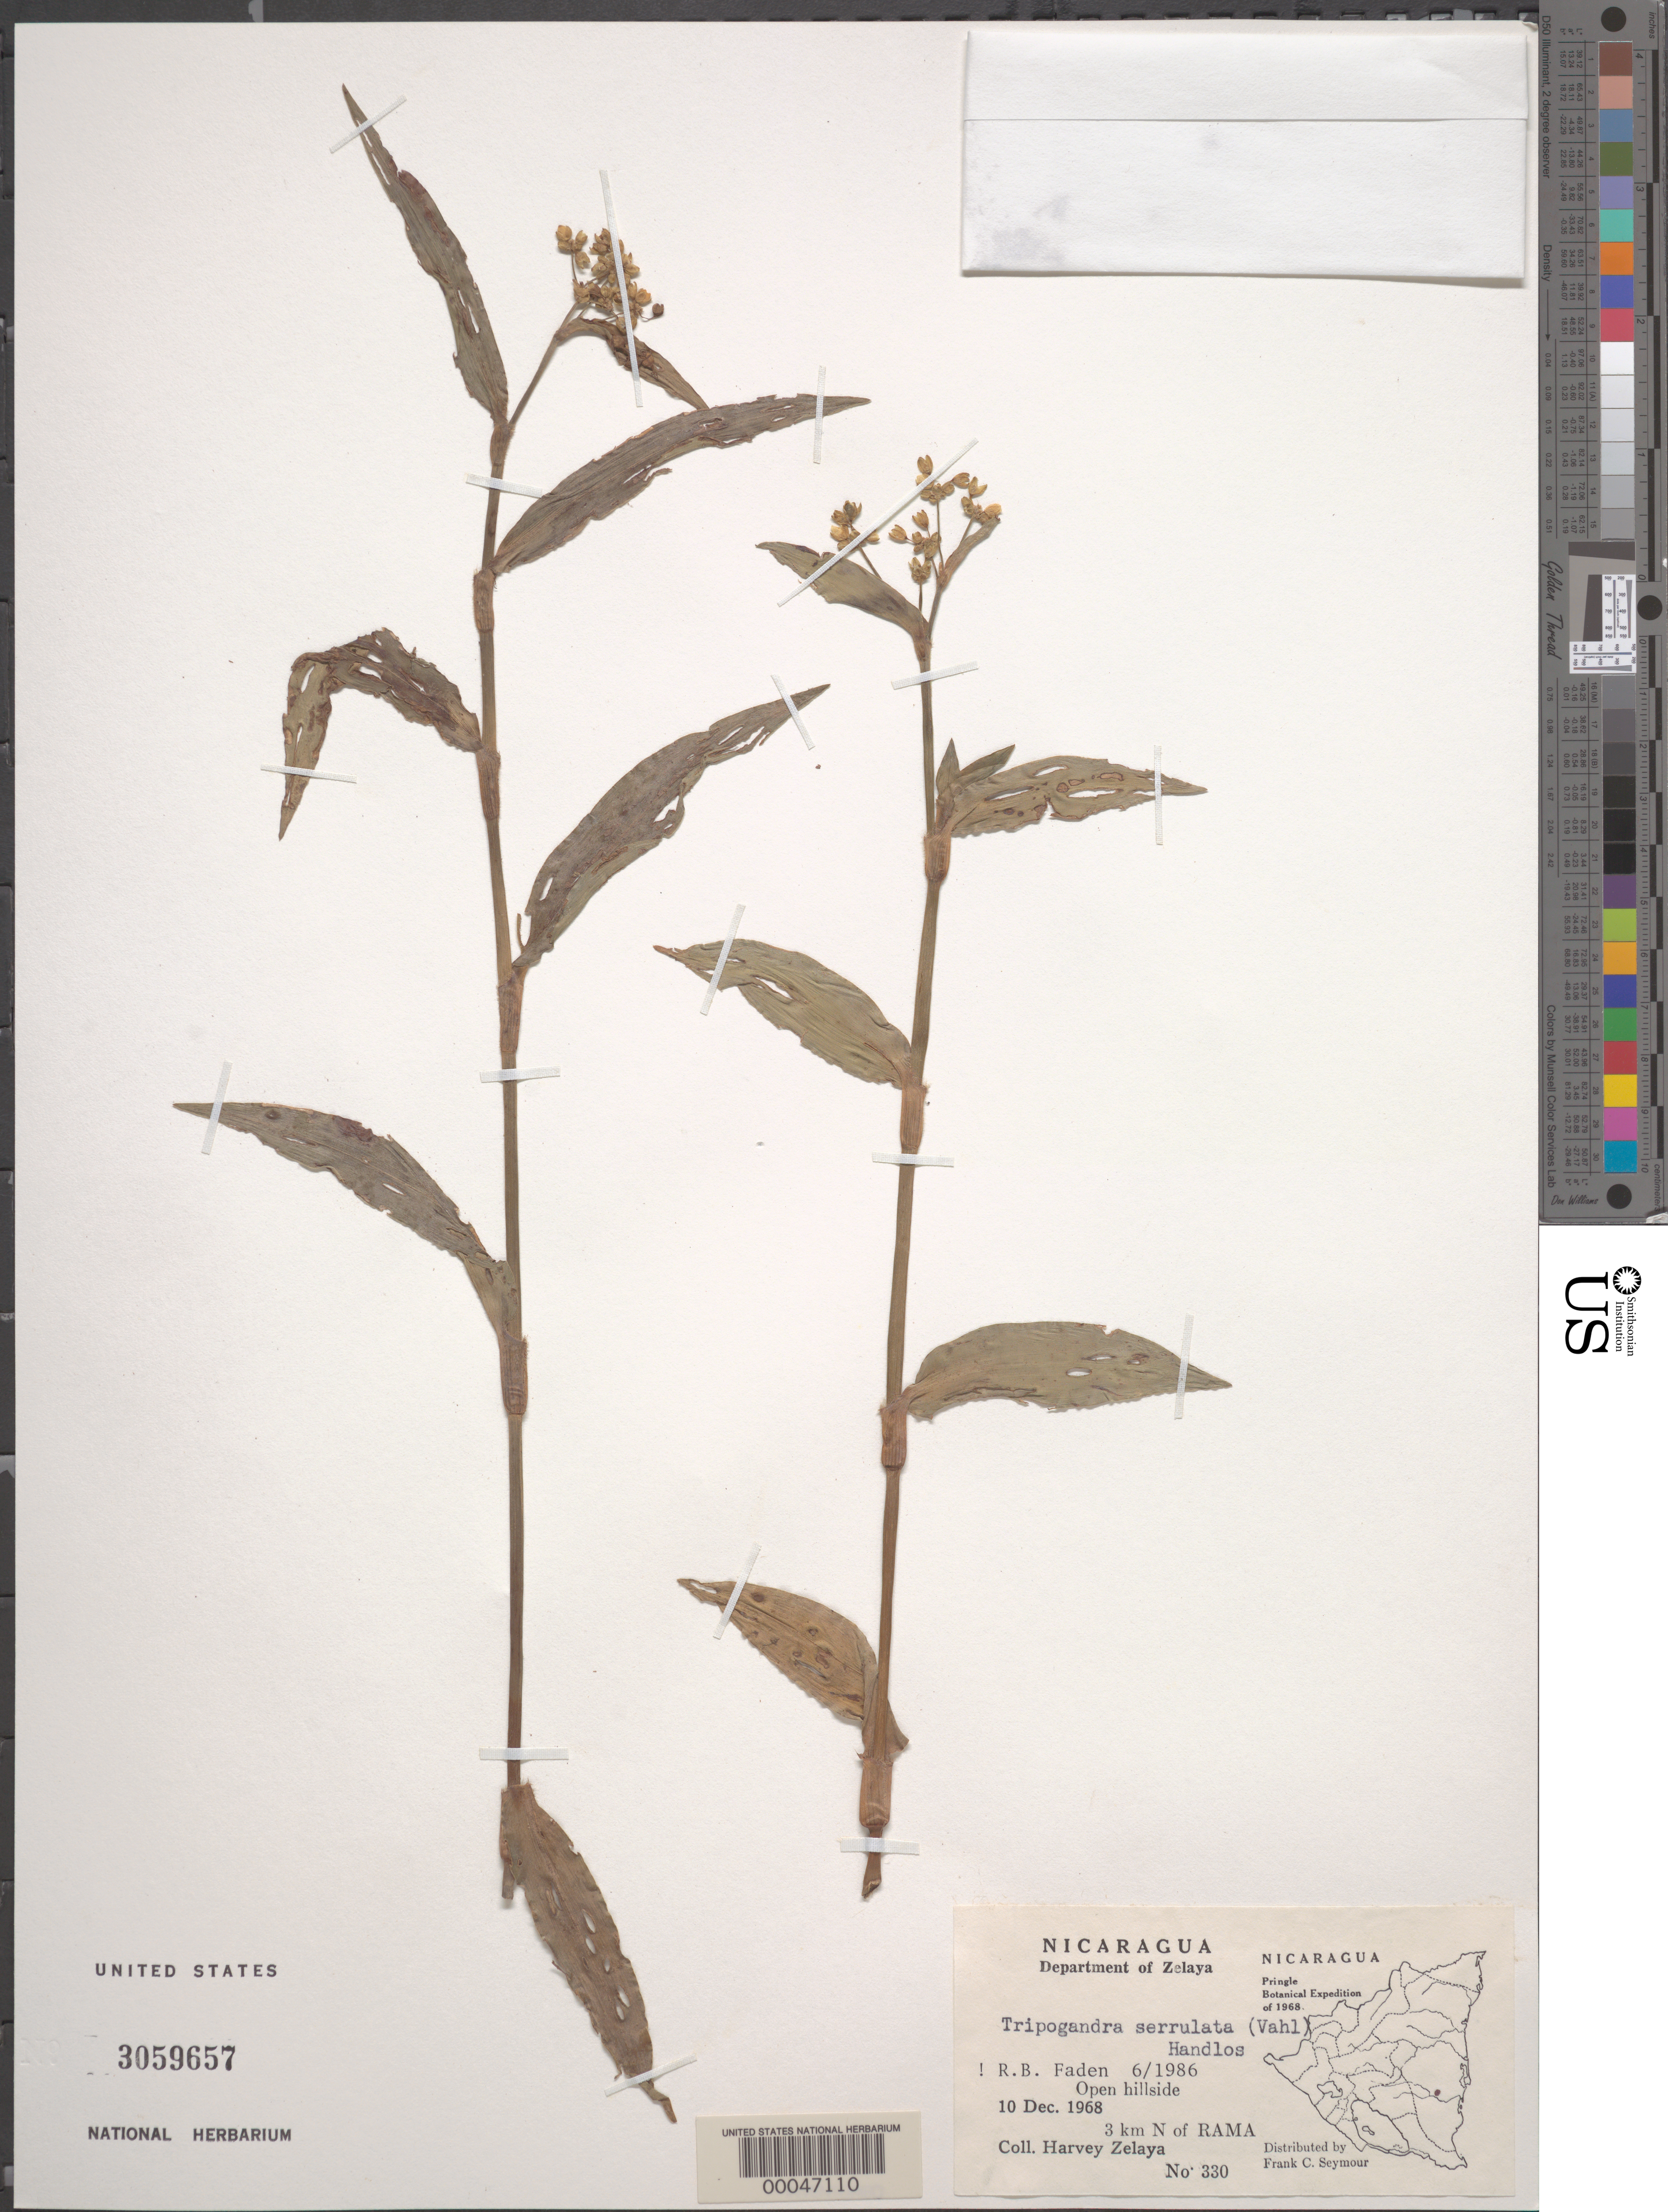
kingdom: Plantae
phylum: Tracheophyta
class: Liliopsida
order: Commelinales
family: Commelinaceae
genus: Tripogandra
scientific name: Tripogandra serrulata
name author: (Vahl) Handlos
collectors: H. Zelaya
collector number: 330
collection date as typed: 10 Dec 1968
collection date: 1968-12-10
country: Nicaragua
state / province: Atlántico Sur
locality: N of rama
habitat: Open hillside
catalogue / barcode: US 3059657